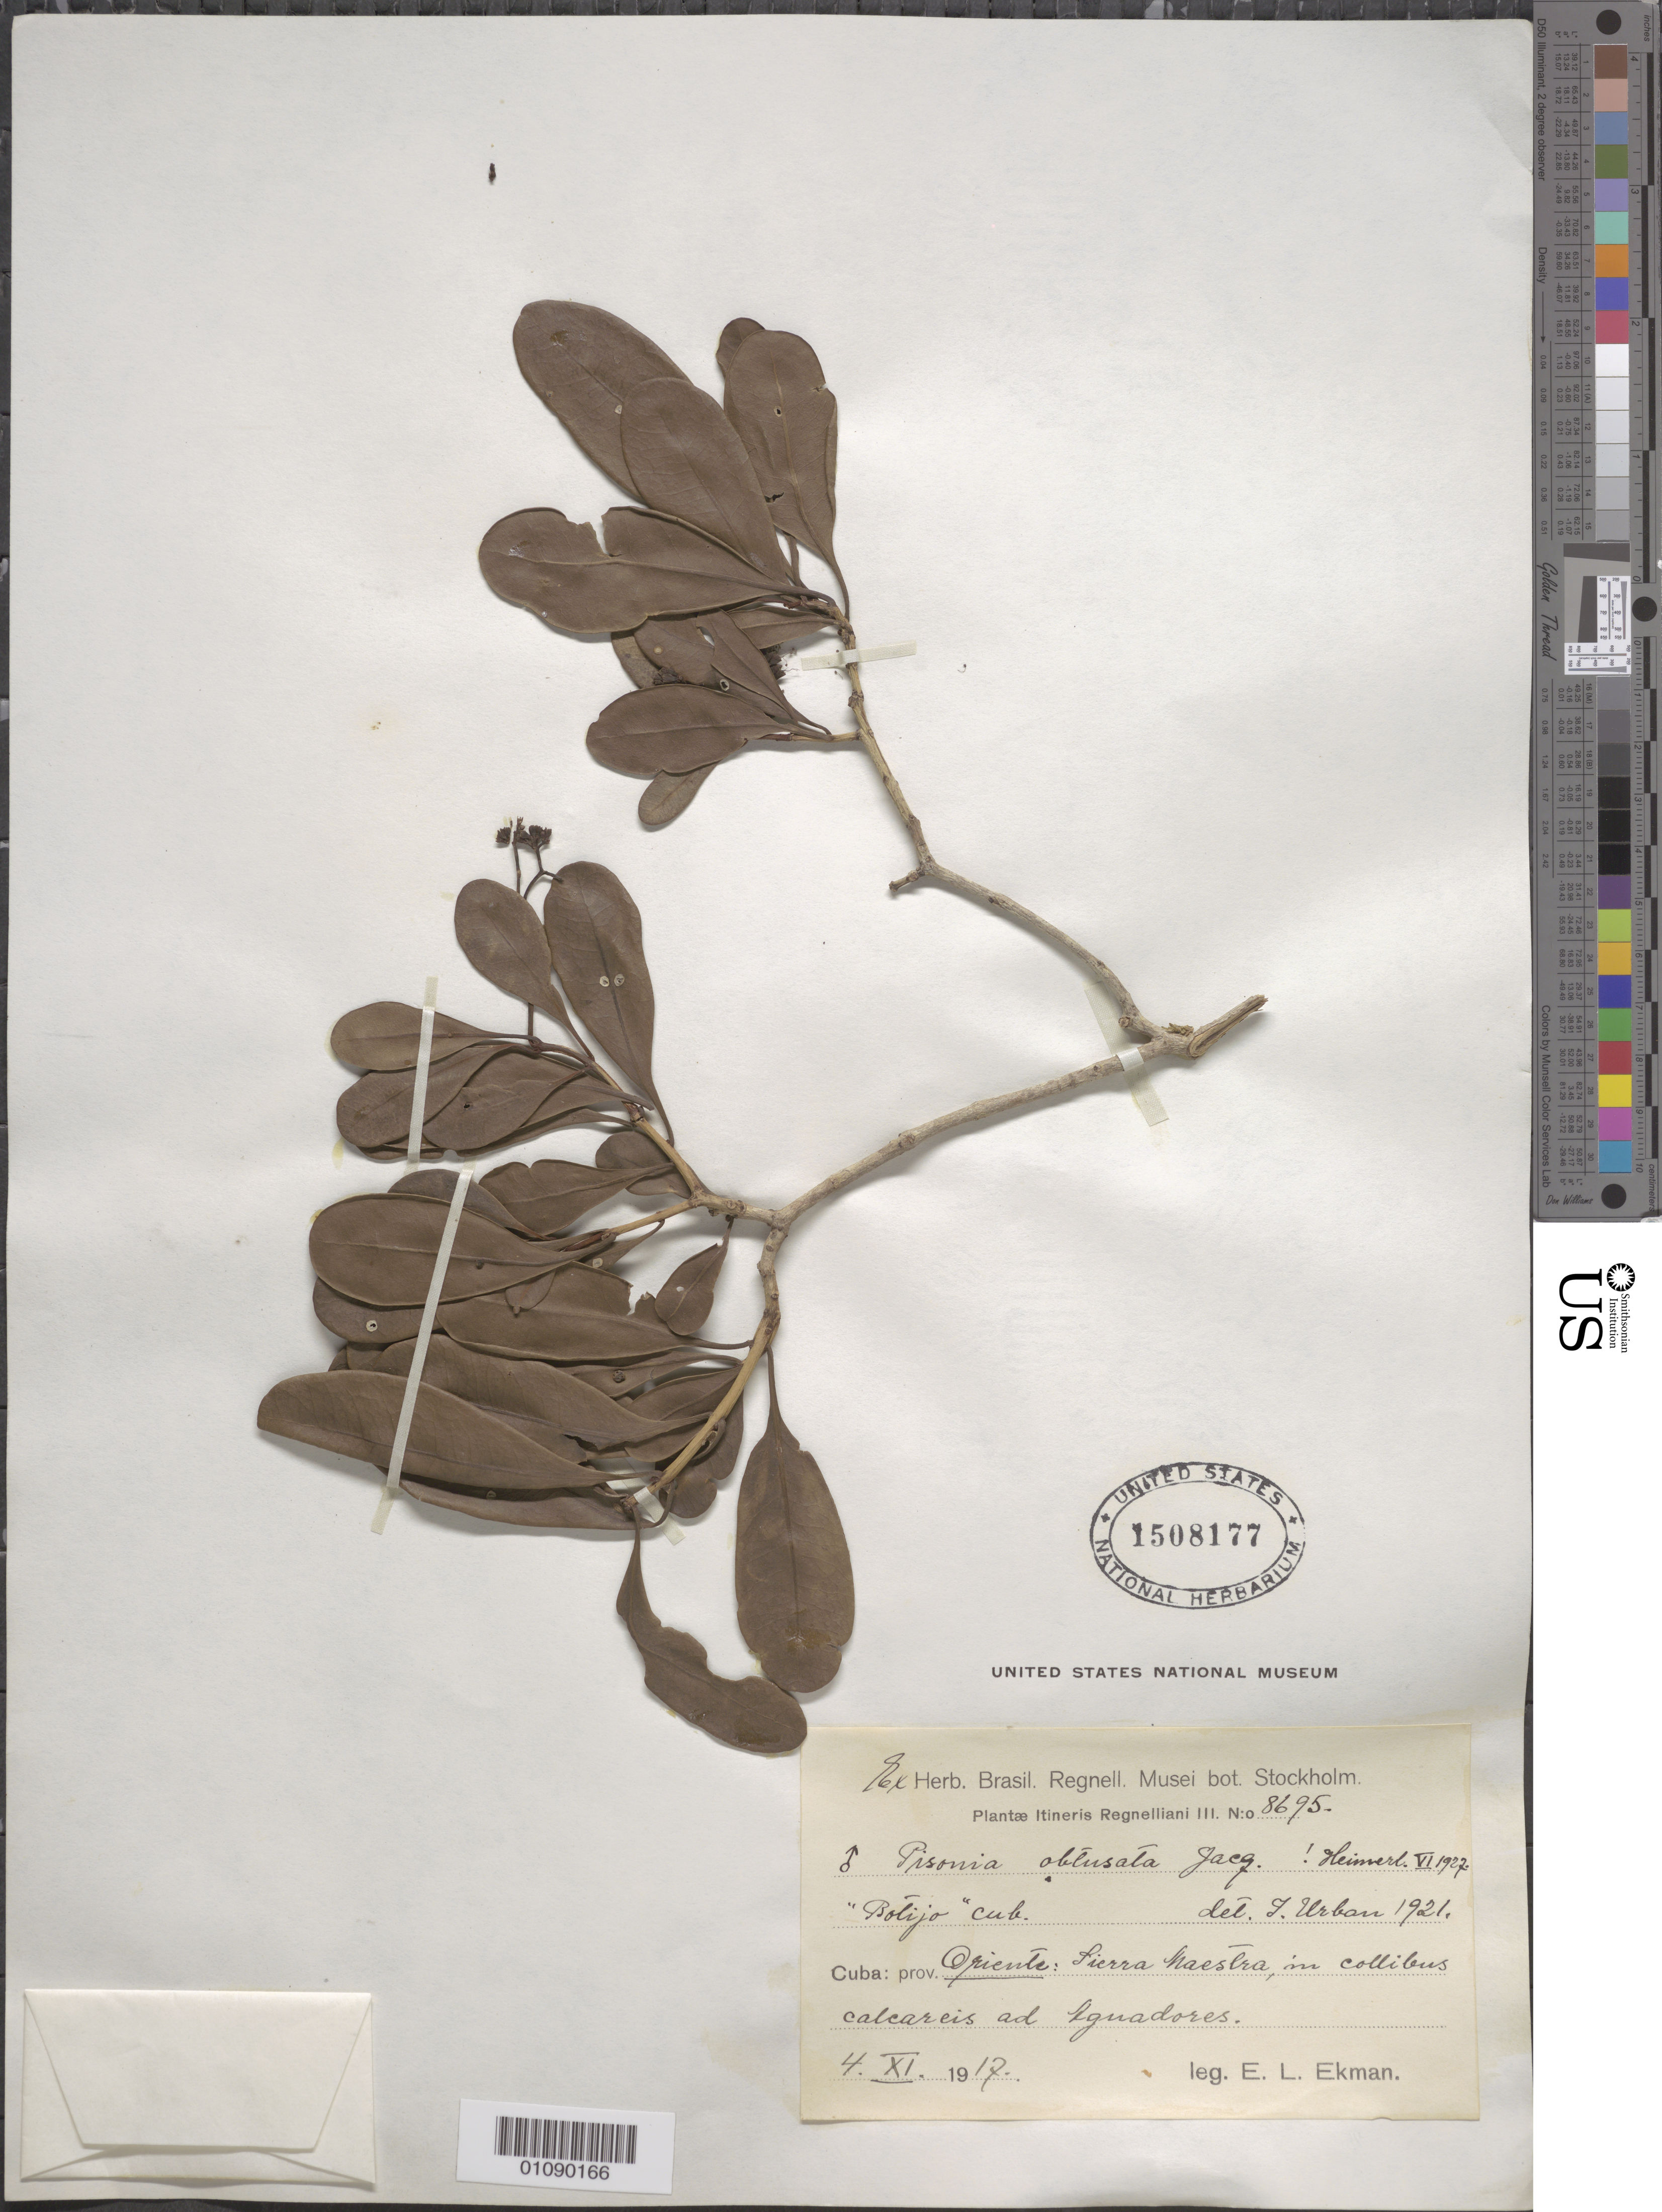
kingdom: Plantae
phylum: Tracheophyta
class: Magnoliopsida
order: Caryophyllales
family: Nyctaginaceae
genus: Guapira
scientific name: Guapira obtusata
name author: (Jacq.) Little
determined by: Strong, Mark T., (BOT), Smithsonian Institution - National Museum of Natural History (UNITED STATES)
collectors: E. L. Ekman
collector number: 8695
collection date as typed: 04 Nov 1917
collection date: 1917-11-04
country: Cuba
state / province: Oriente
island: Cuba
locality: Oriente: Sierra Maestra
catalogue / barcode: US 1508177